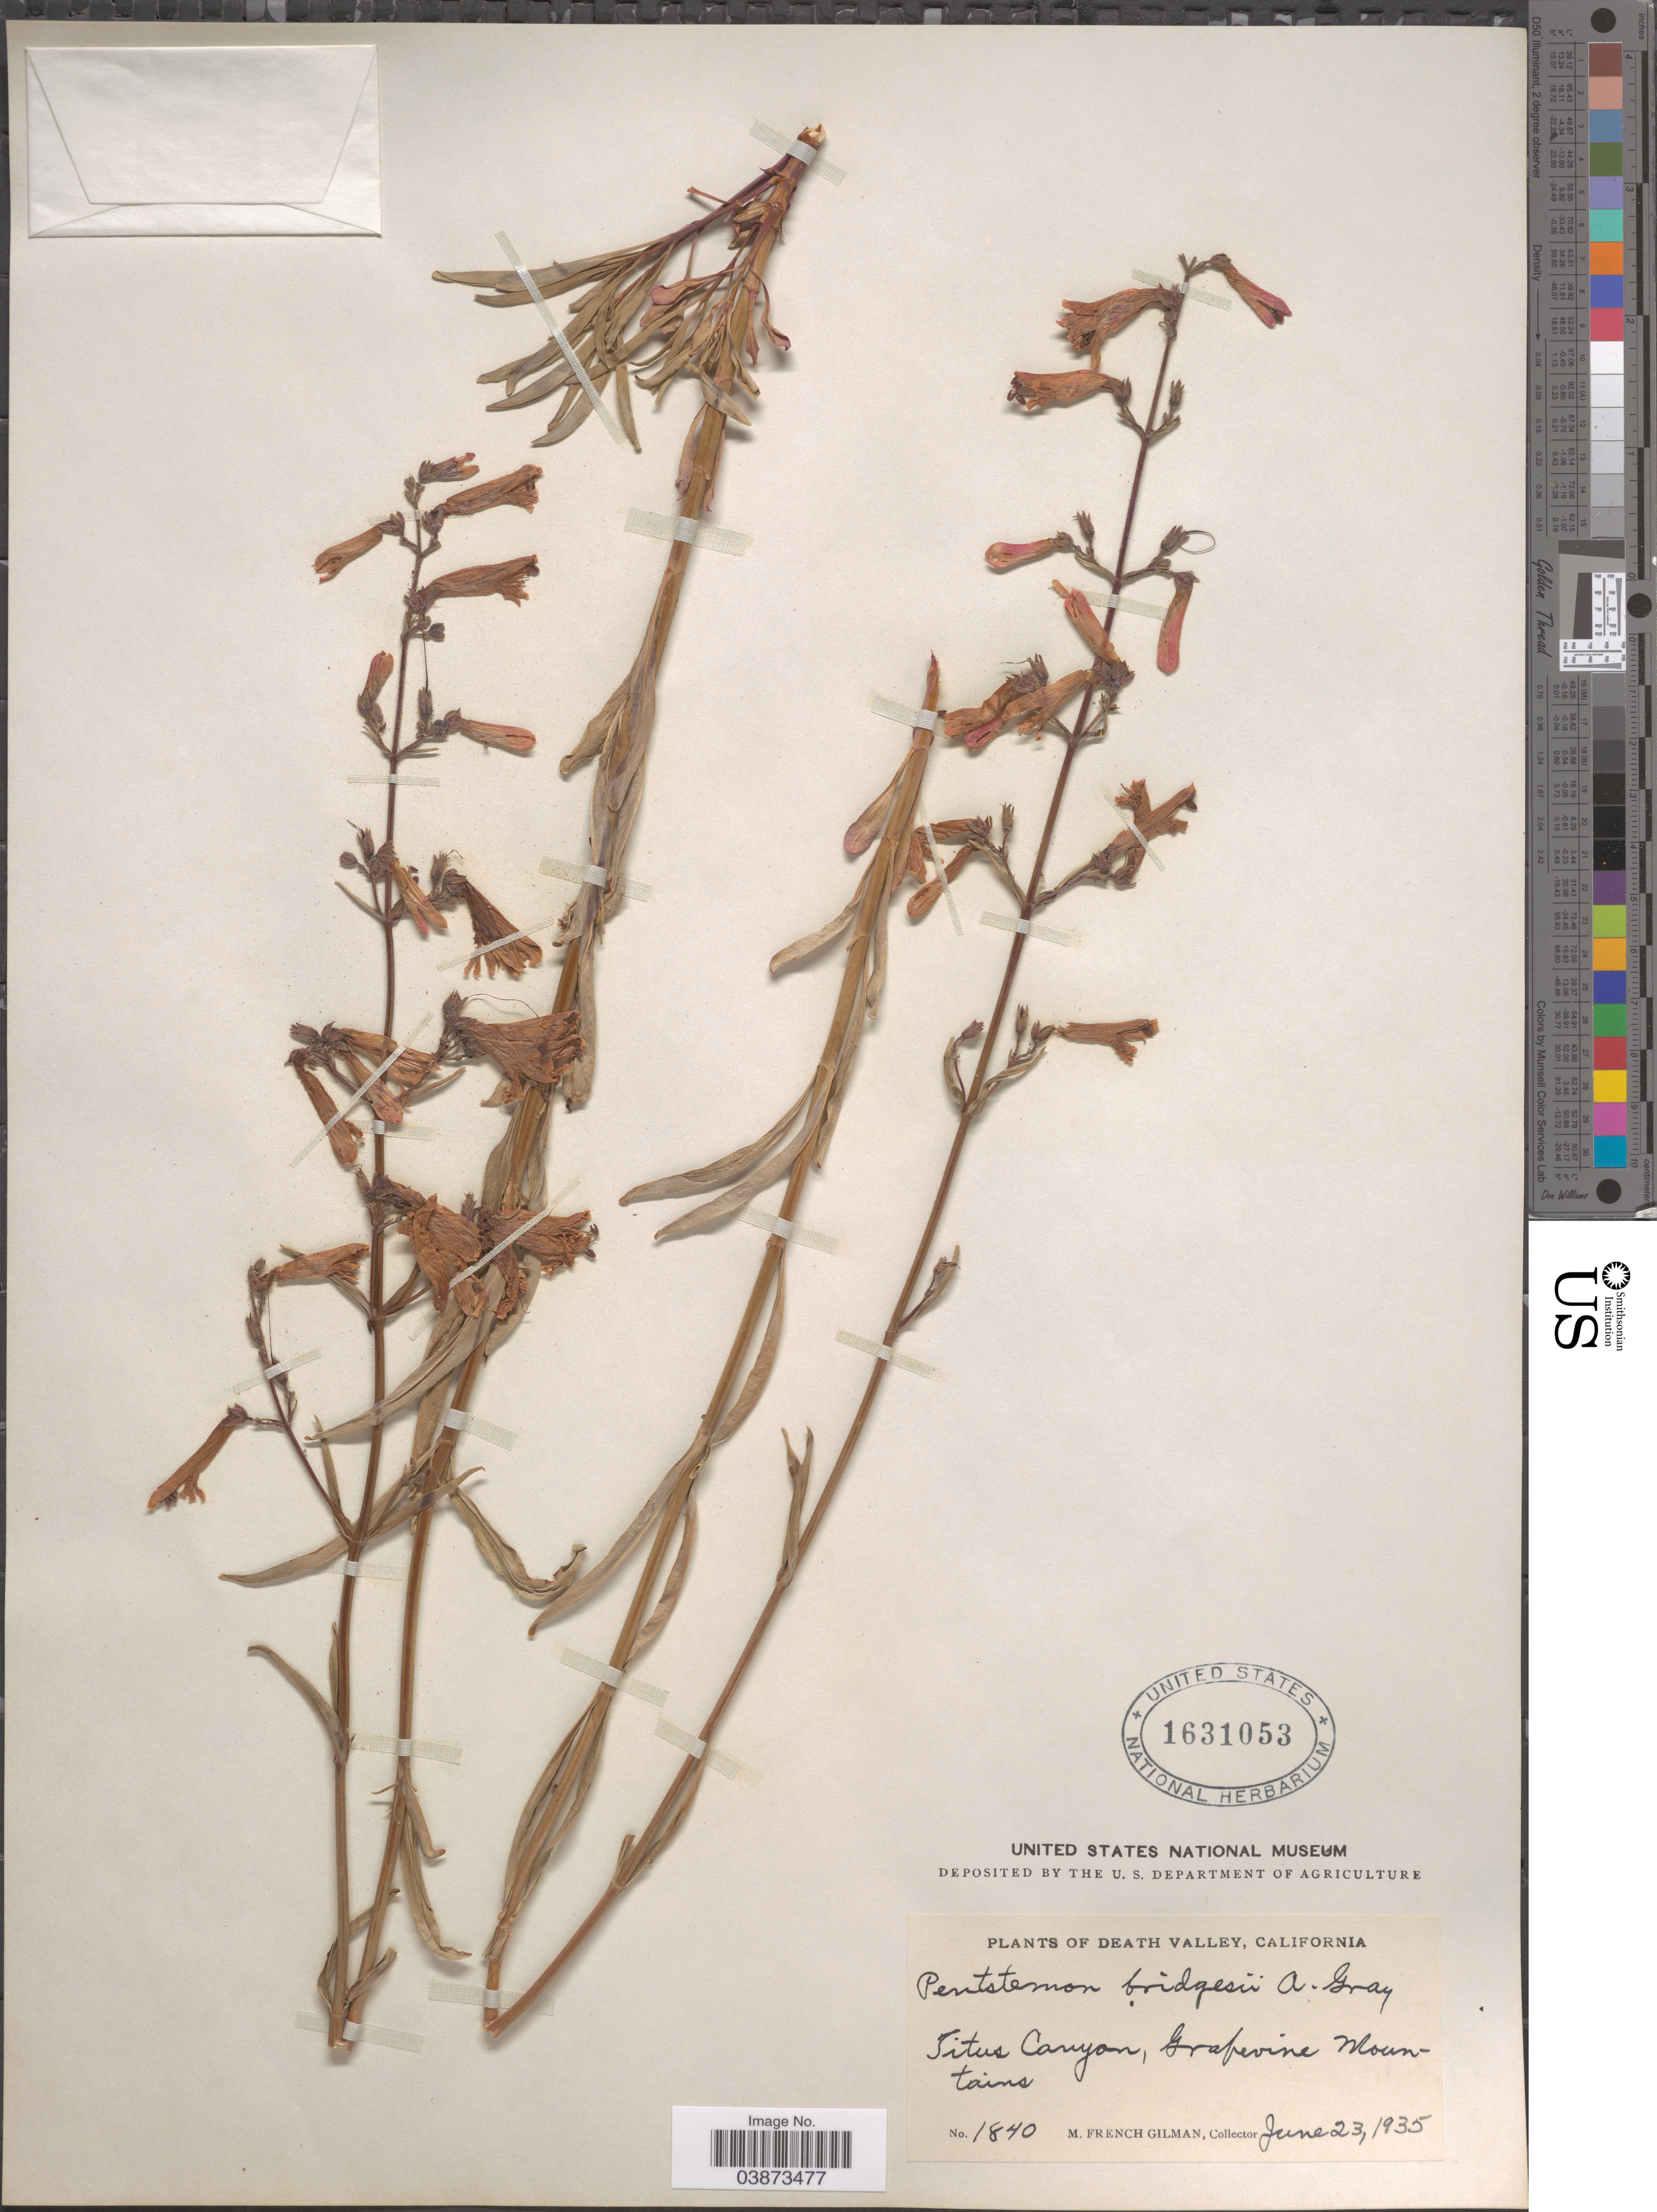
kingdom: Plantae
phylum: Tracheophyta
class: Magnoliopsida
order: Lamiales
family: Plantaginaceae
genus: Penstemon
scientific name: Penstemon bridgesii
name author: A. Gray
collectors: M. F. Gilman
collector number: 1840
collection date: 1935-06-23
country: United States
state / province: California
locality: Death Valley. Titus Canyon, Grapevine Mountains.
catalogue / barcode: US 1631053